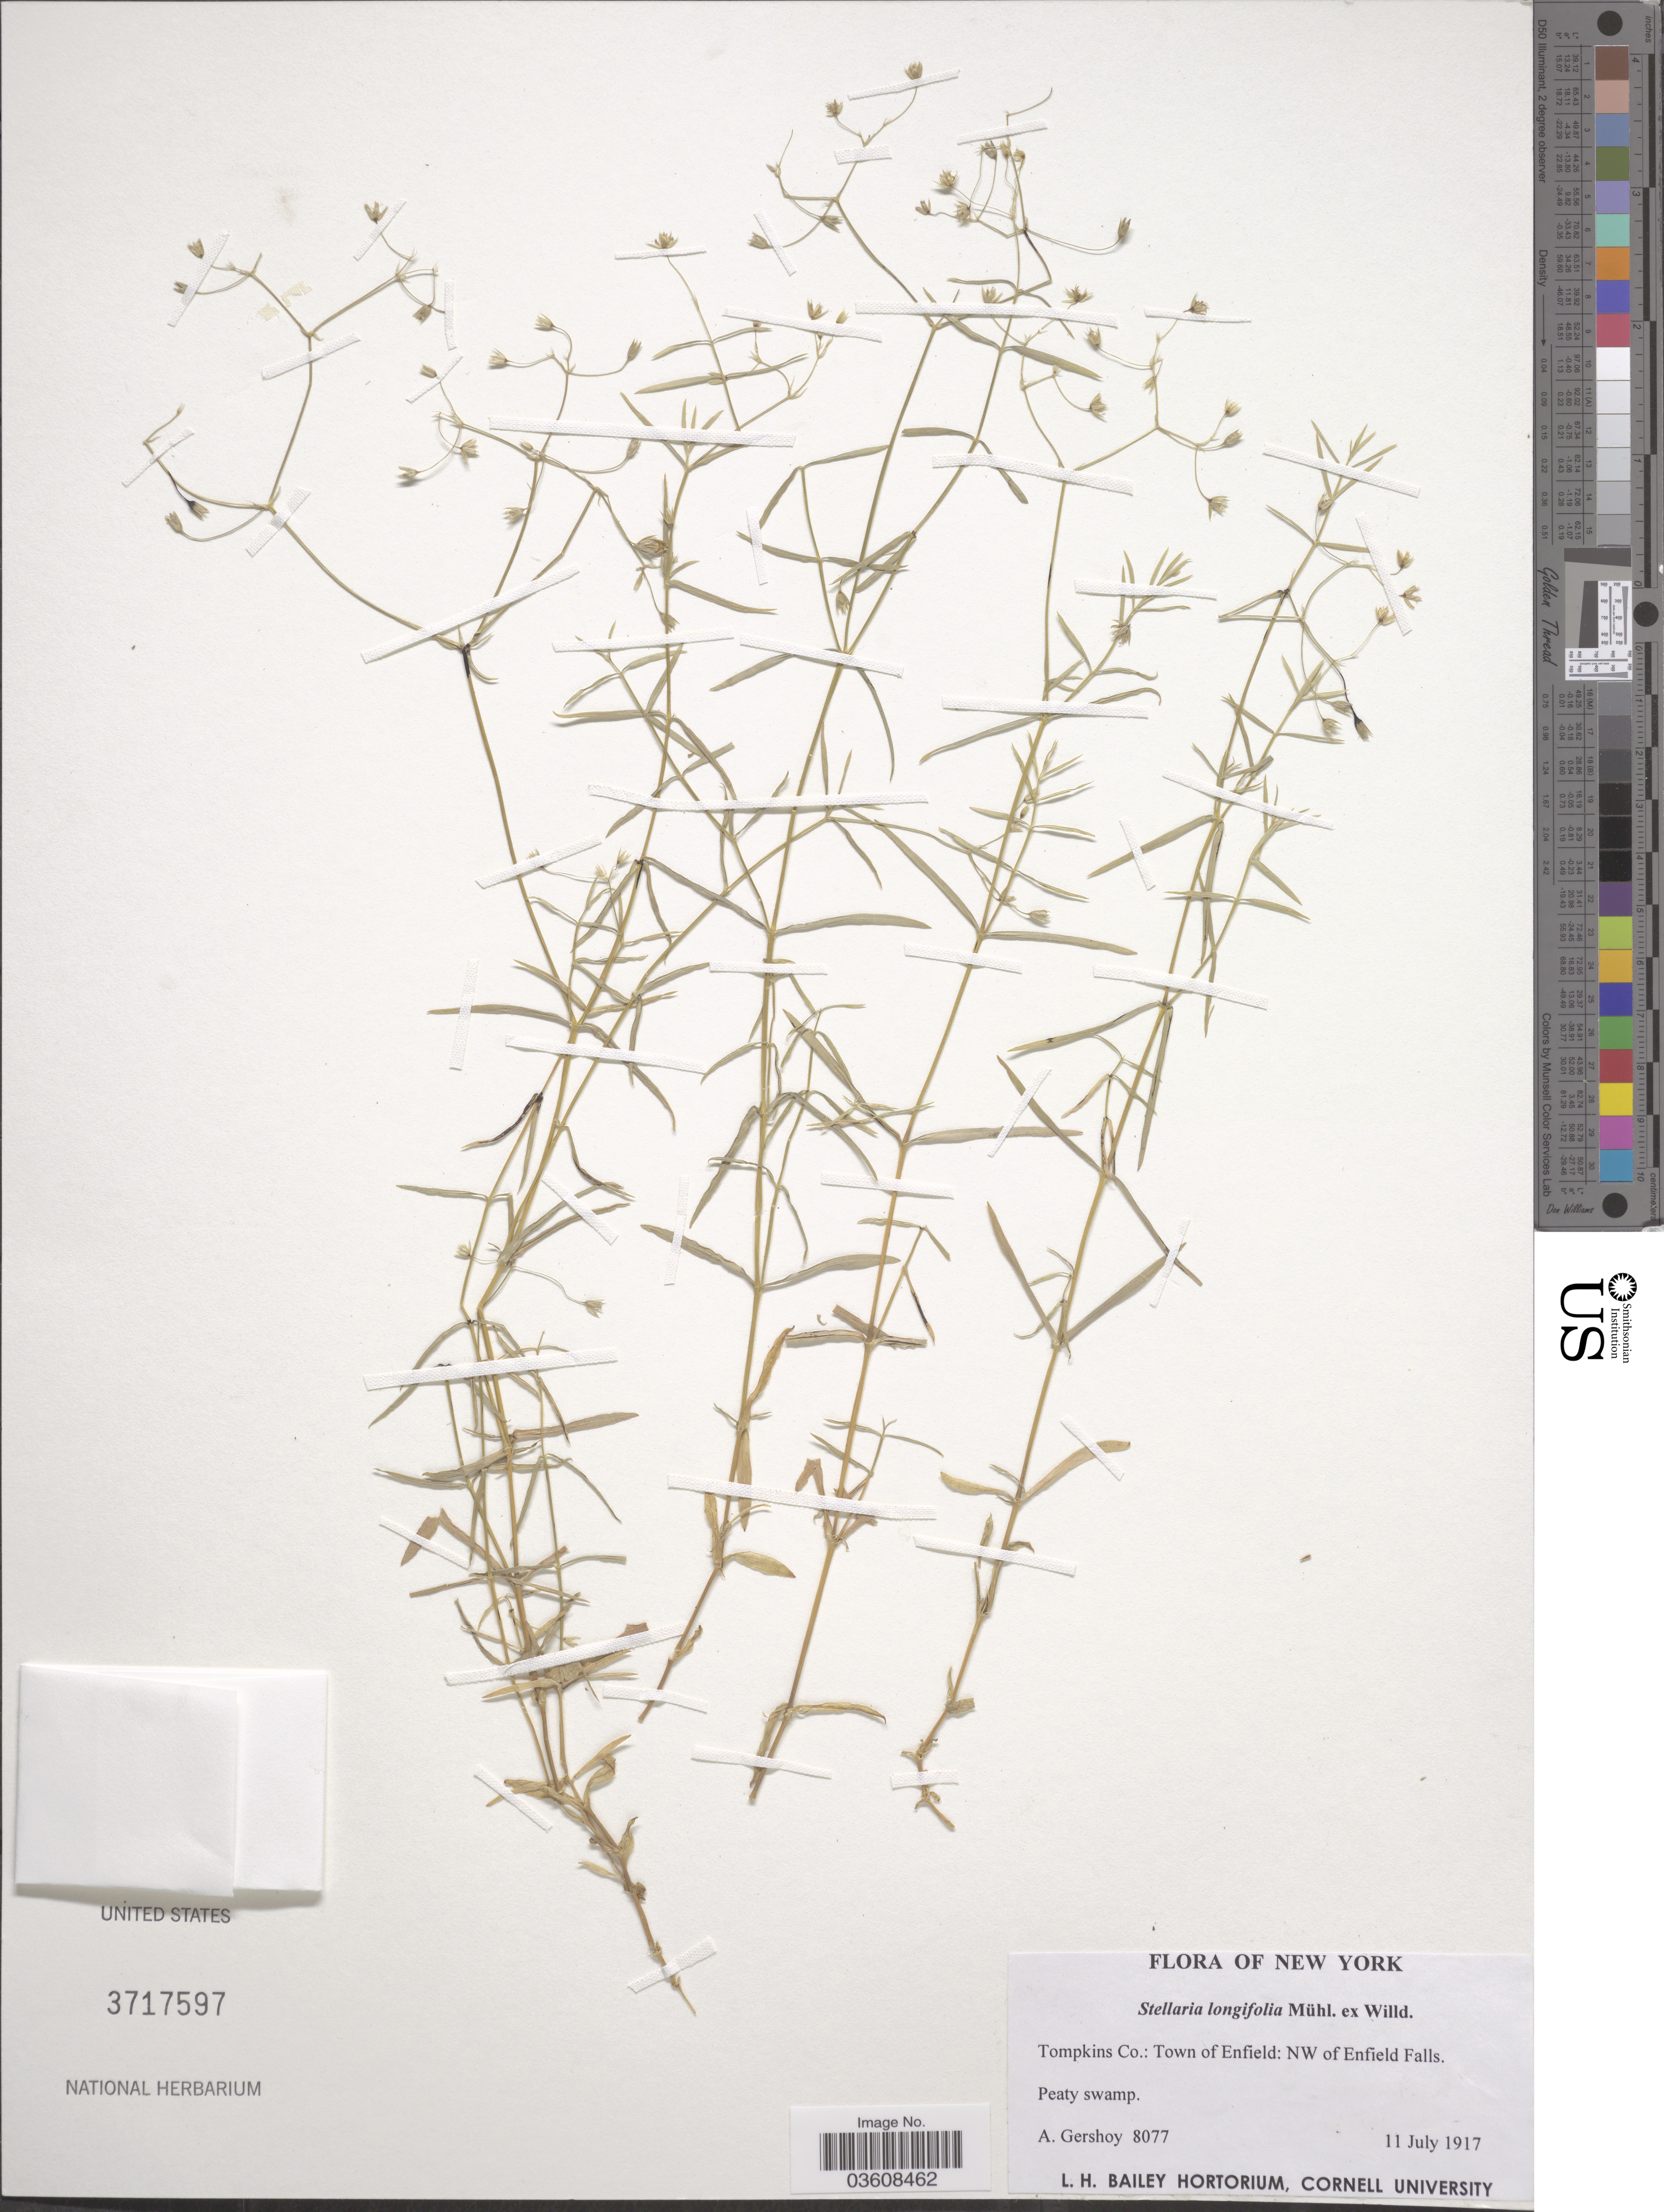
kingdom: Plantae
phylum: Tracheophyta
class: Magnoliopsida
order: Caryophyllales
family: Caryophyllaceae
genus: Stellaria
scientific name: Stellaria longifolia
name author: Muhl. ex Willd.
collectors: A. Gershoy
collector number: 8077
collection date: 1917-07-11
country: United States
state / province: New York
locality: Tompkins Co.: Town of Enfield: NW of Enfield Falls.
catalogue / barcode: US 3717597